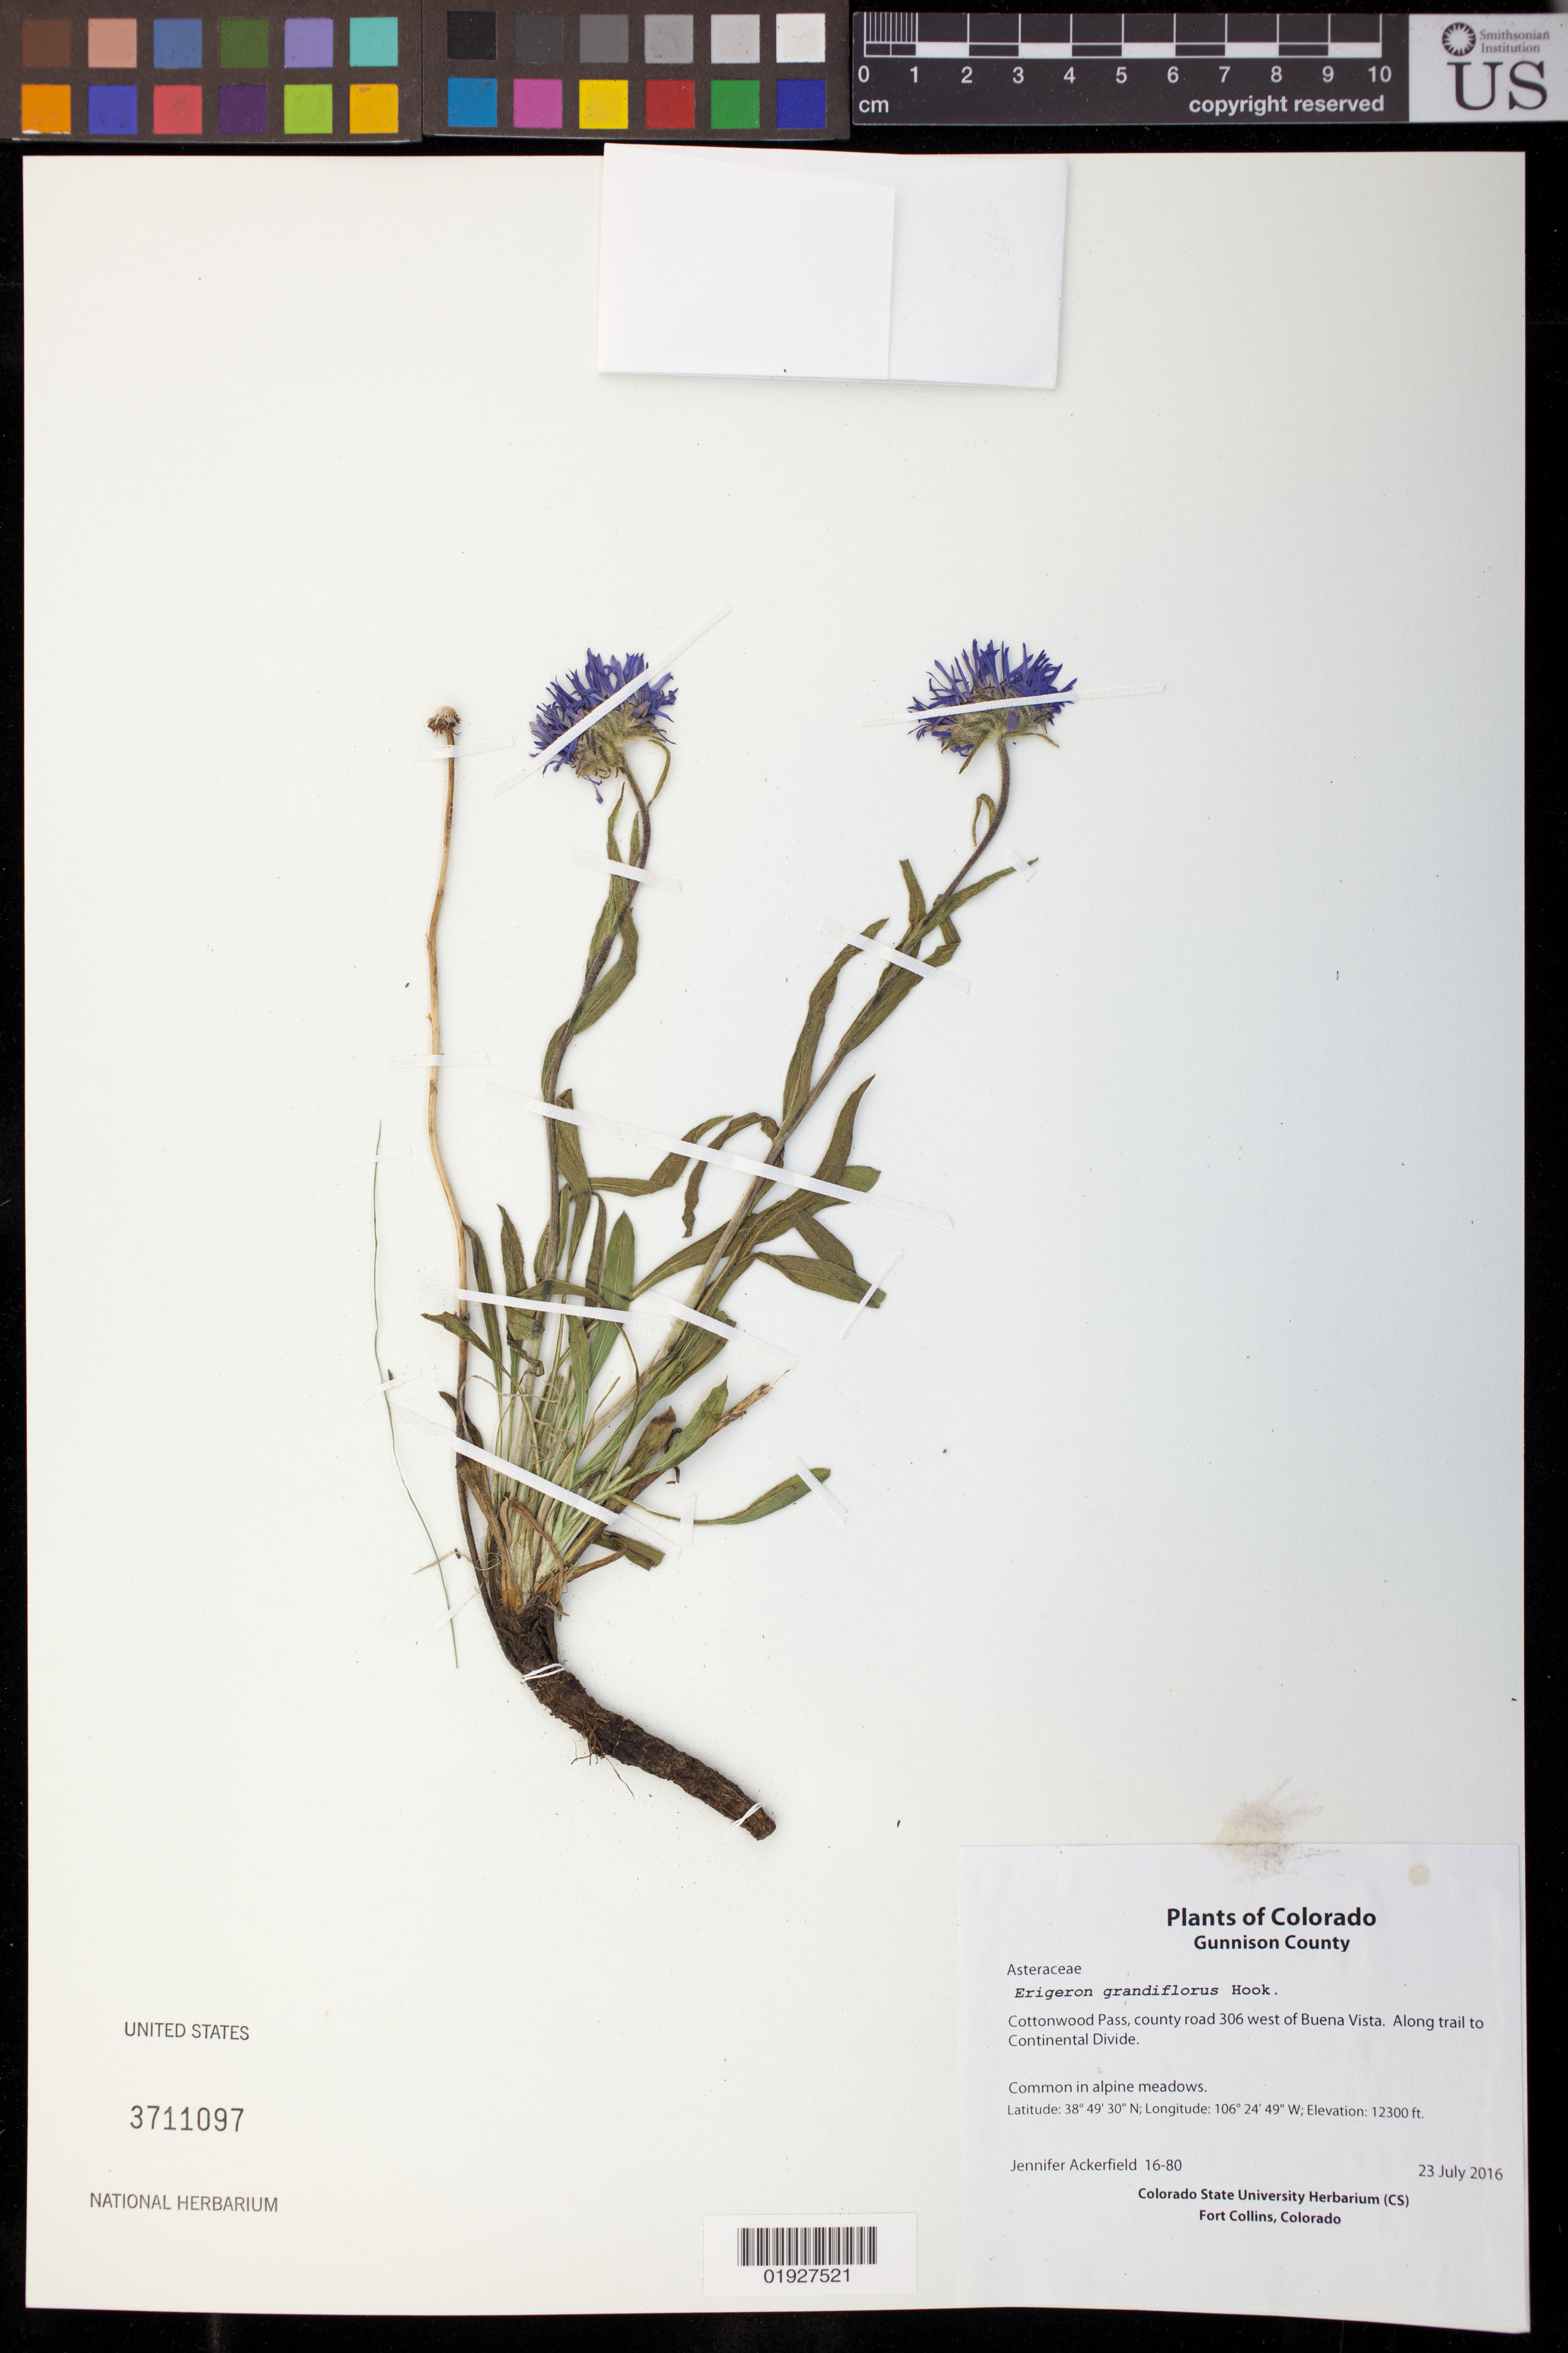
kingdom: Plantae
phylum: Tracheophyta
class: Magnoliopsida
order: Asterales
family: Asteraceae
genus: Erigeron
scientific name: Erigeron grandiflorus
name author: Hook.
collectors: J. Ackerfield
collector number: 16-80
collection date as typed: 23 July 2016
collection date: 2016-07-23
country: United States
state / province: Colorado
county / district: Gunnison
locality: Cottonwood Pass, county road 306 W of Buena Vista. Along trail to Continental Divide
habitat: Common in alpine meadows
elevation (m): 3749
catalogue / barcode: US 3711097